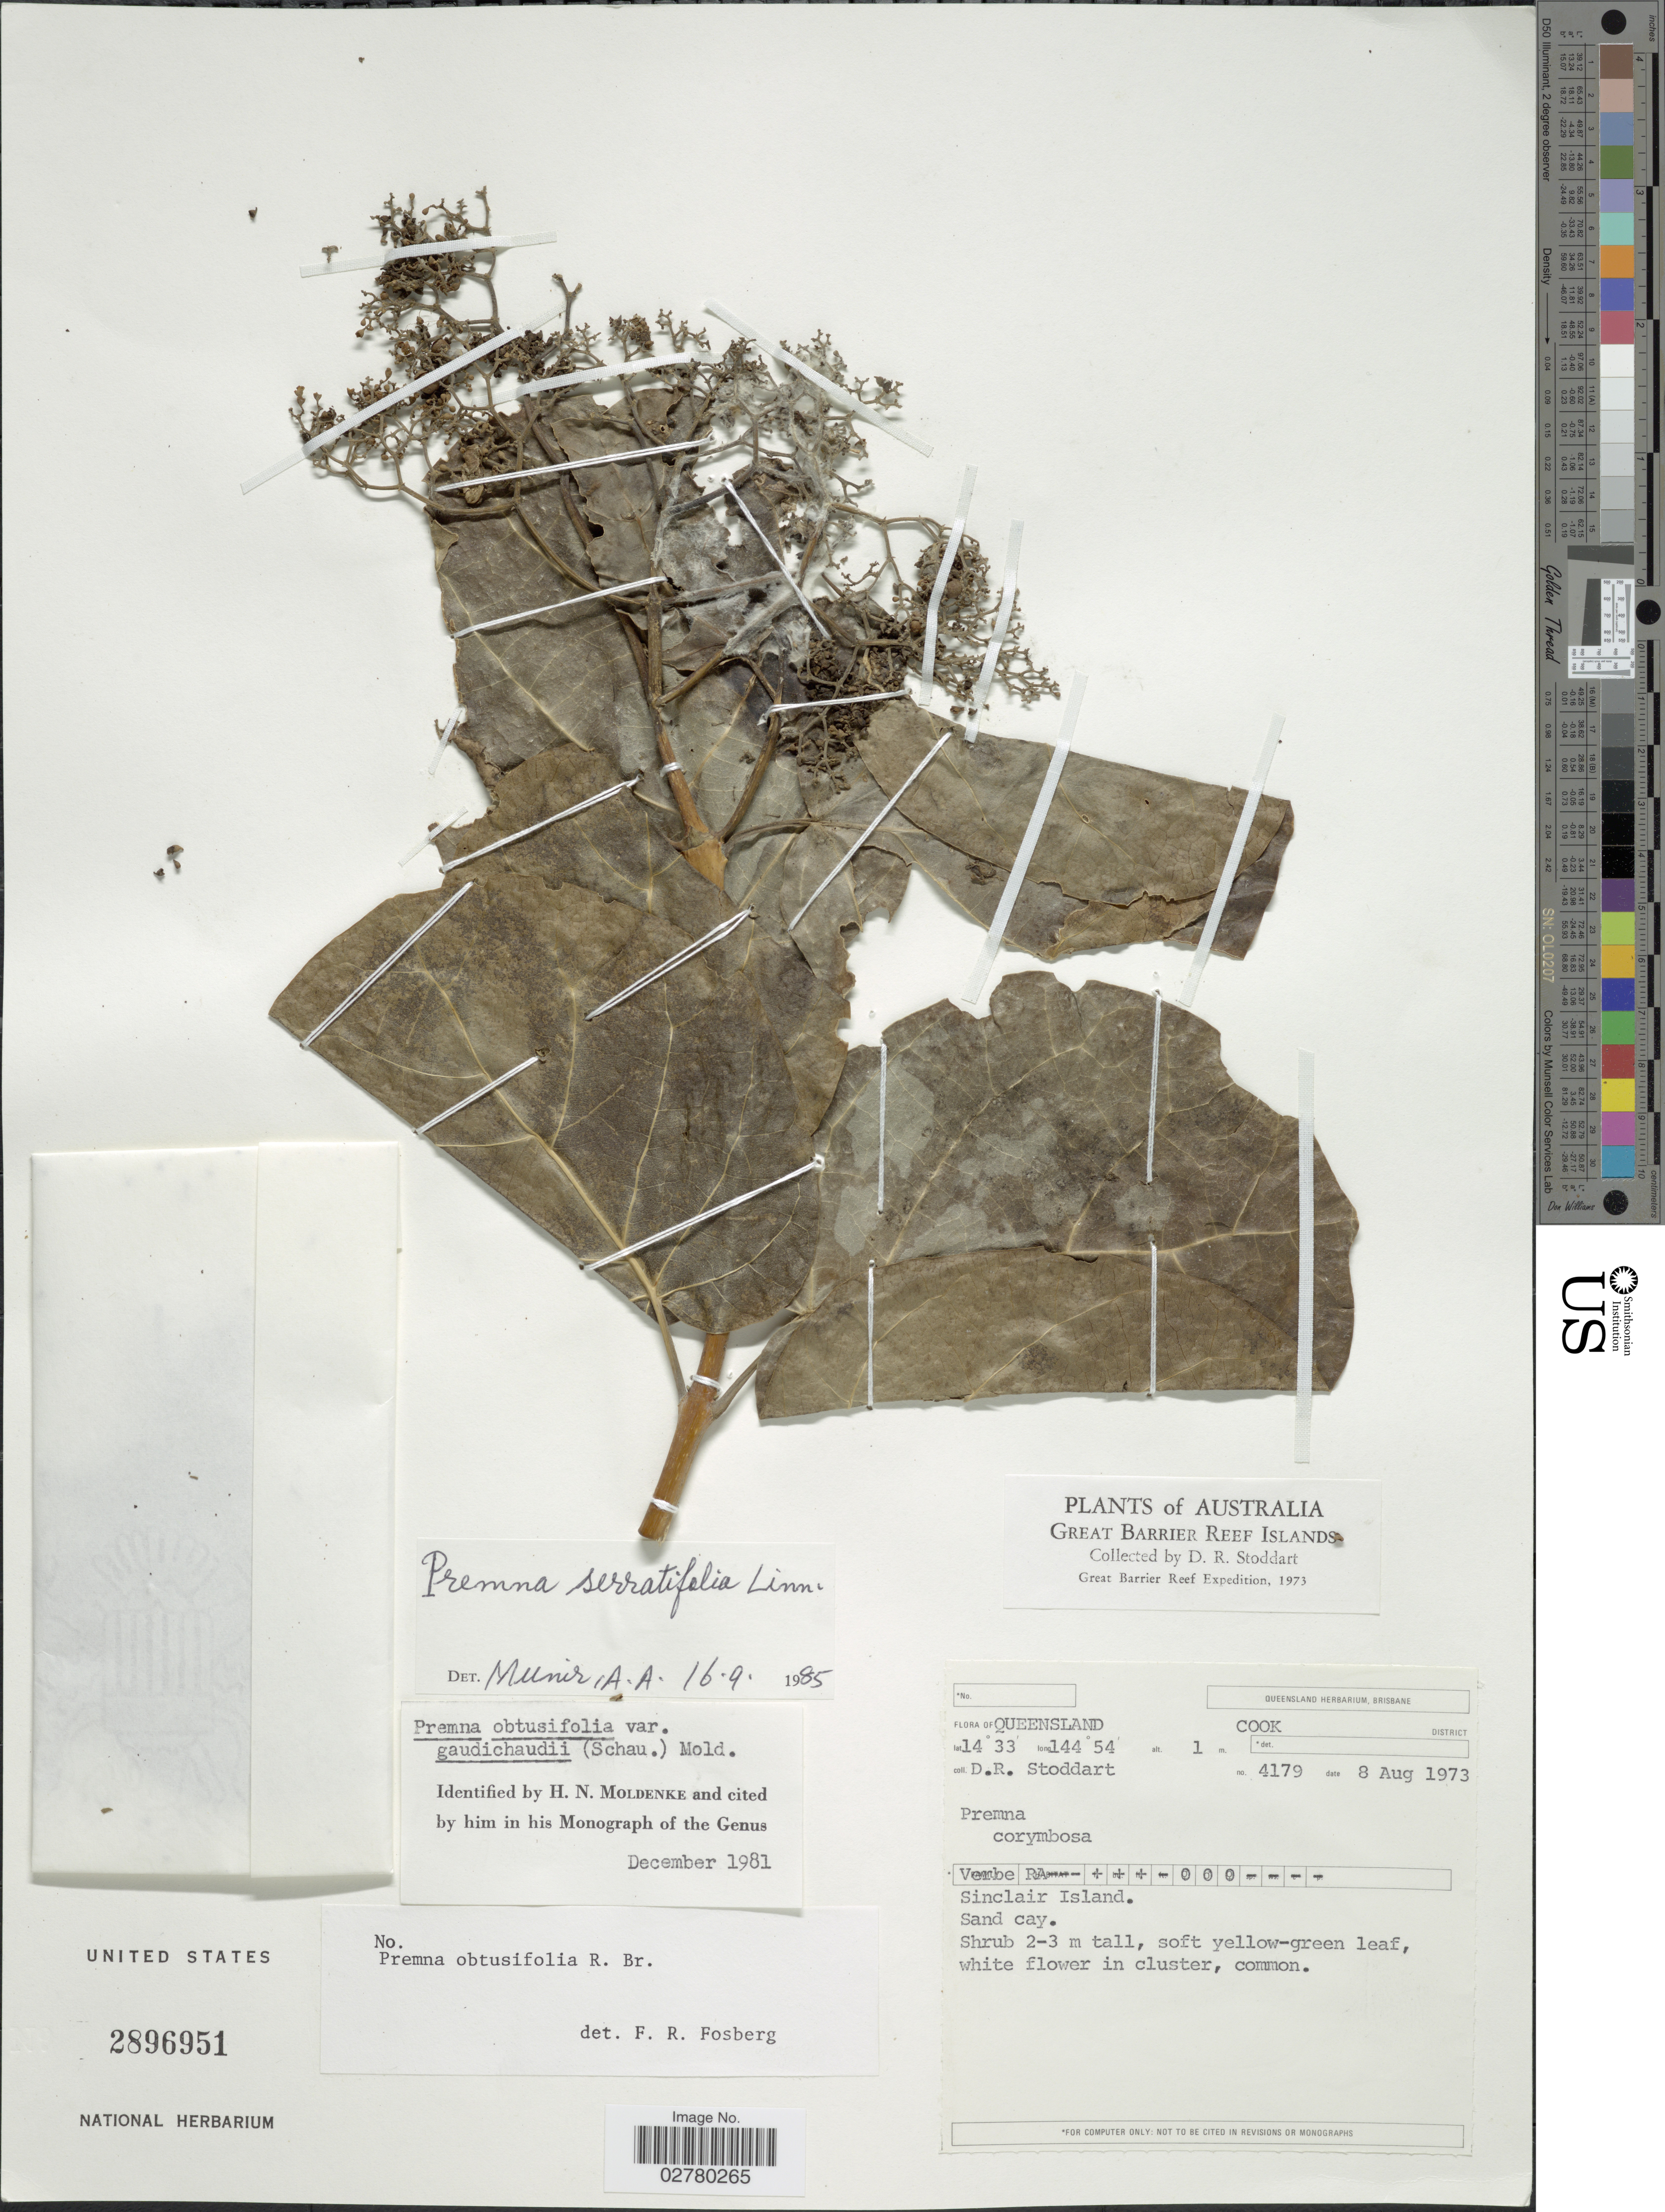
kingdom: Plantae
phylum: Tracheophyta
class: Magnoliopsida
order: Lamiales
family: Lamiaceae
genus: Premna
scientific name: Premna serratifolia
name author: L.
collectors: D. R. Stoddart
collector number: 4179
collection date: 1973-08-08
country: Australia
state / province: Queensland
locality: Great Barrier Reef Islands, Cook District, Sinclair Island.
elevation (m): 1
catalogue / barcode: US 2896951